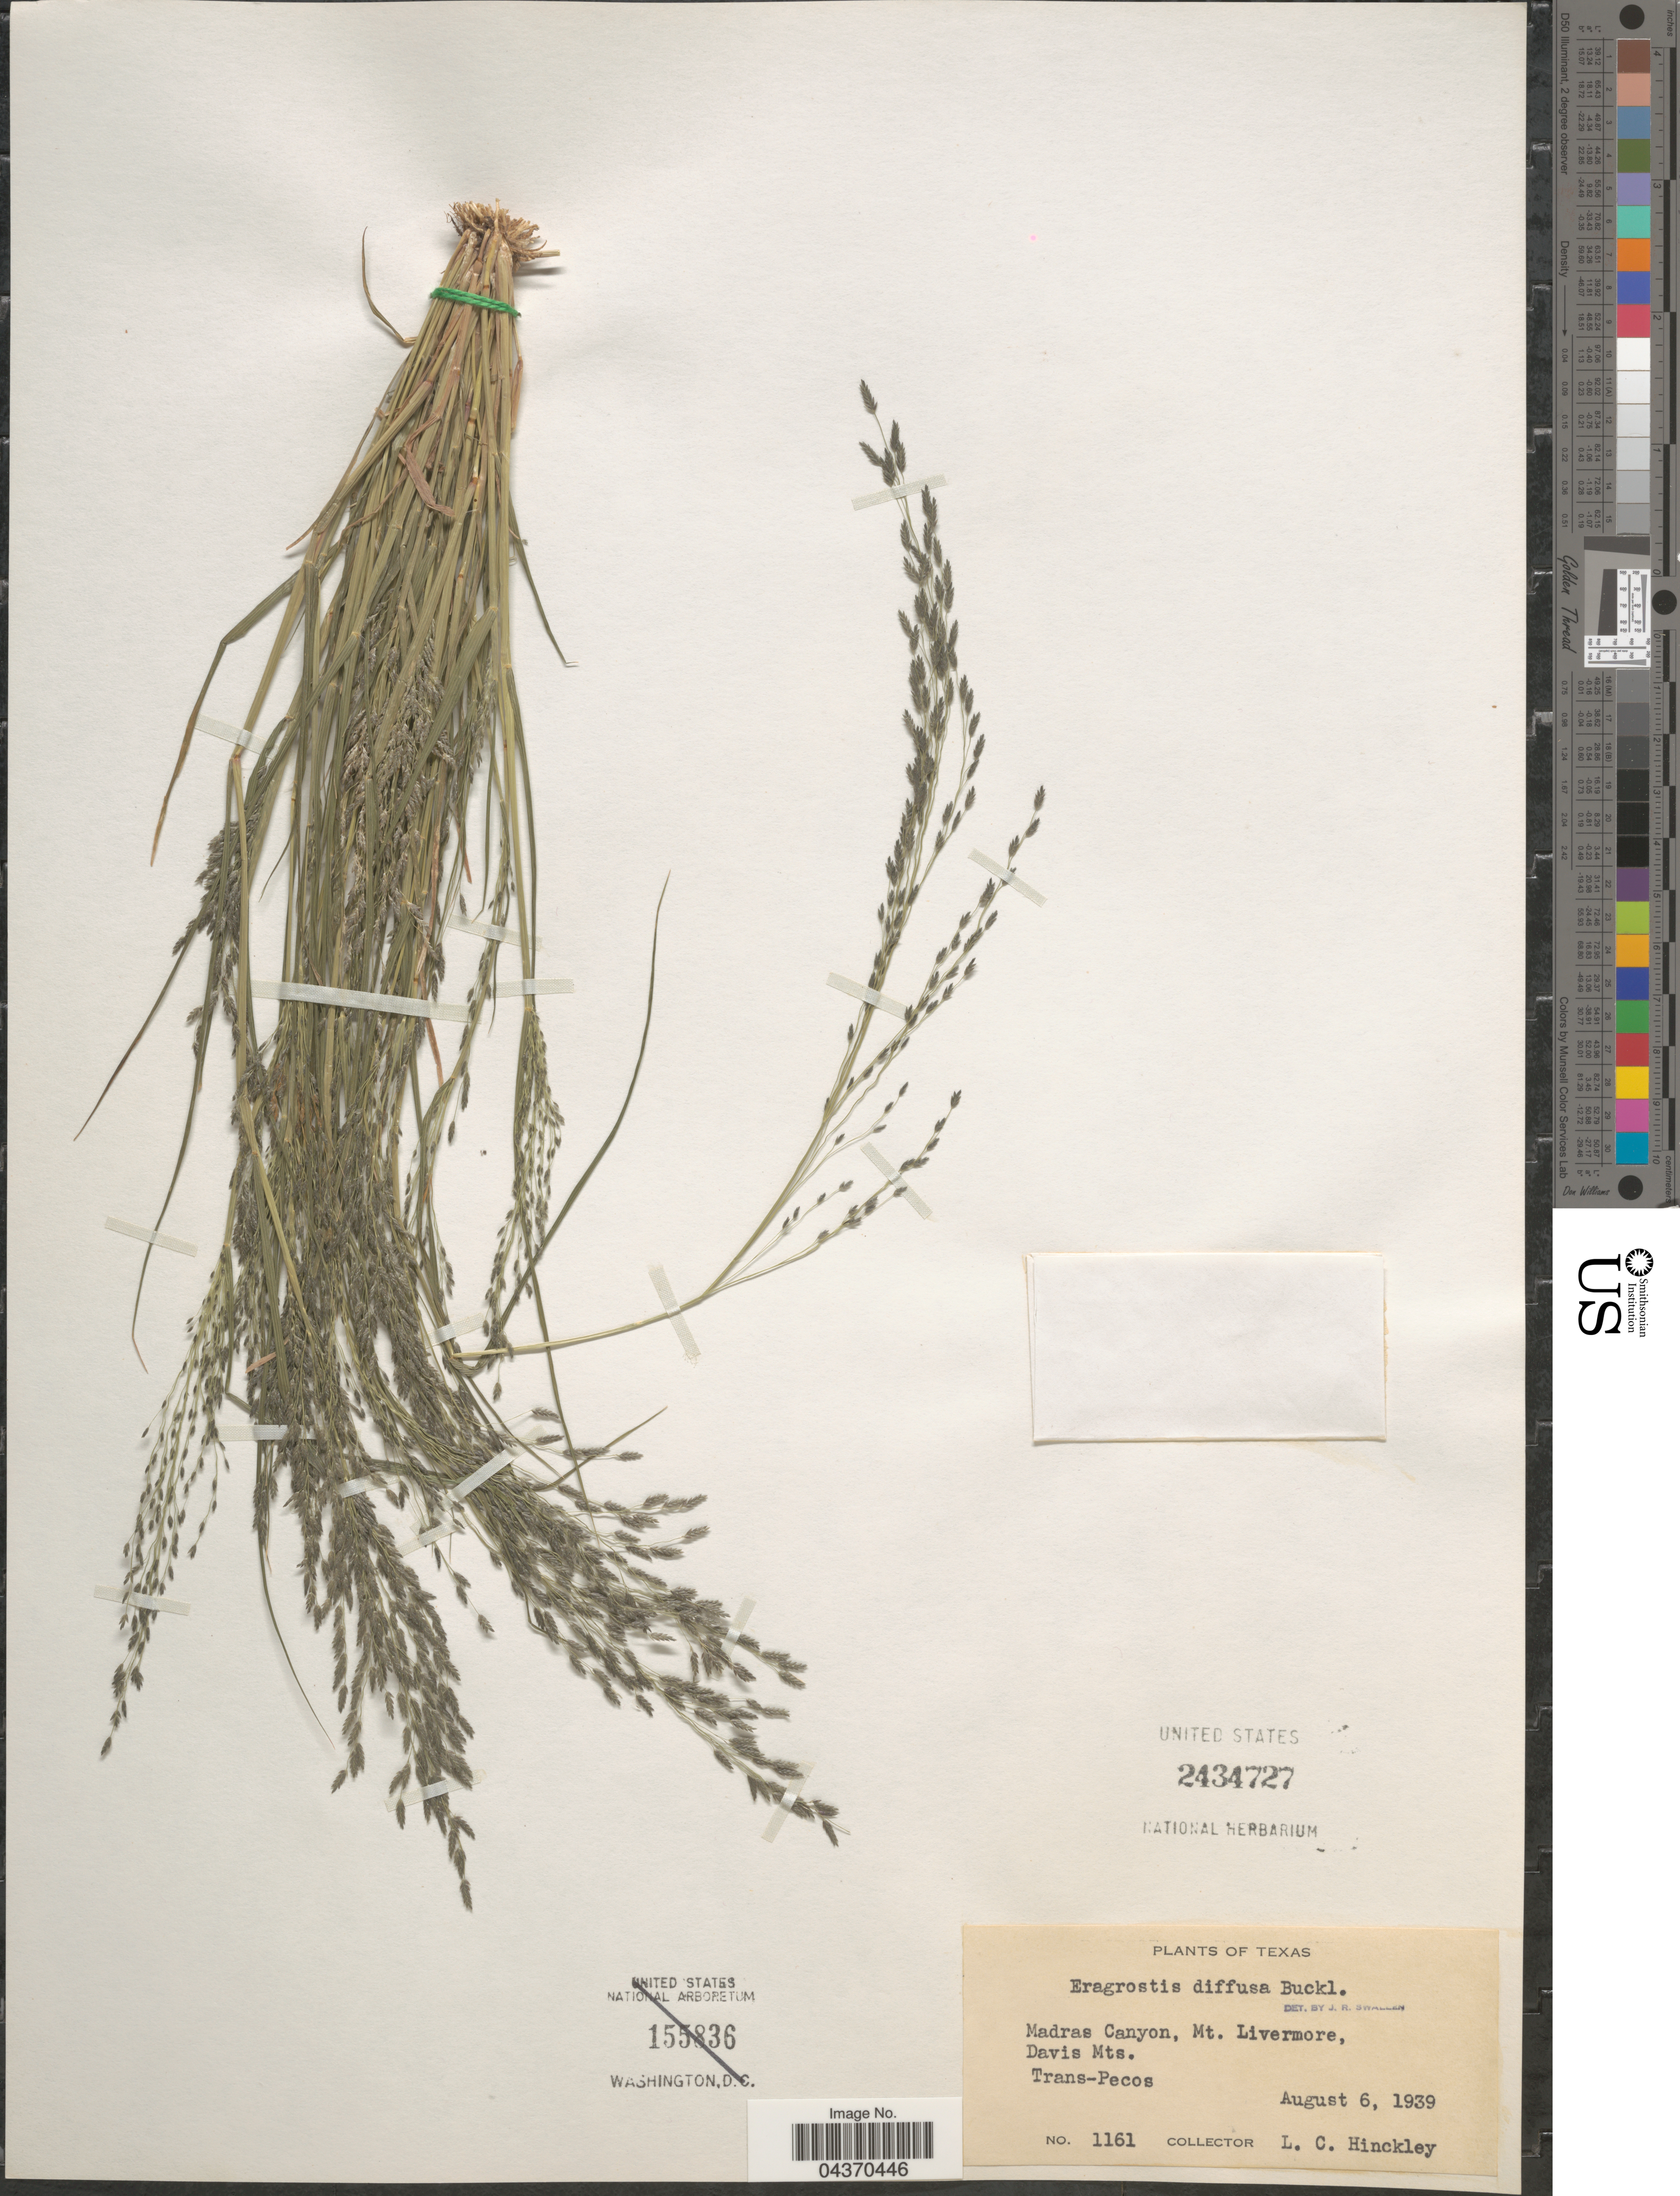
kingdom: Plantae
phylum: Tracheophyta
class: Liliopsida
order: Poales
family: Poaceae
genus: Eragrostis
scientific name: Eragrostis pectinacea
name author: (Michx.) Nees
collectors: L. Hinckley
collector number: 1161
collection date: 1939-08-06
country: United States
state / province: Texas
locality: Madras Canyon, Mt. Livermore, Davis Mts. Trans-Pecos.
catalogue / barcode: US 2434727